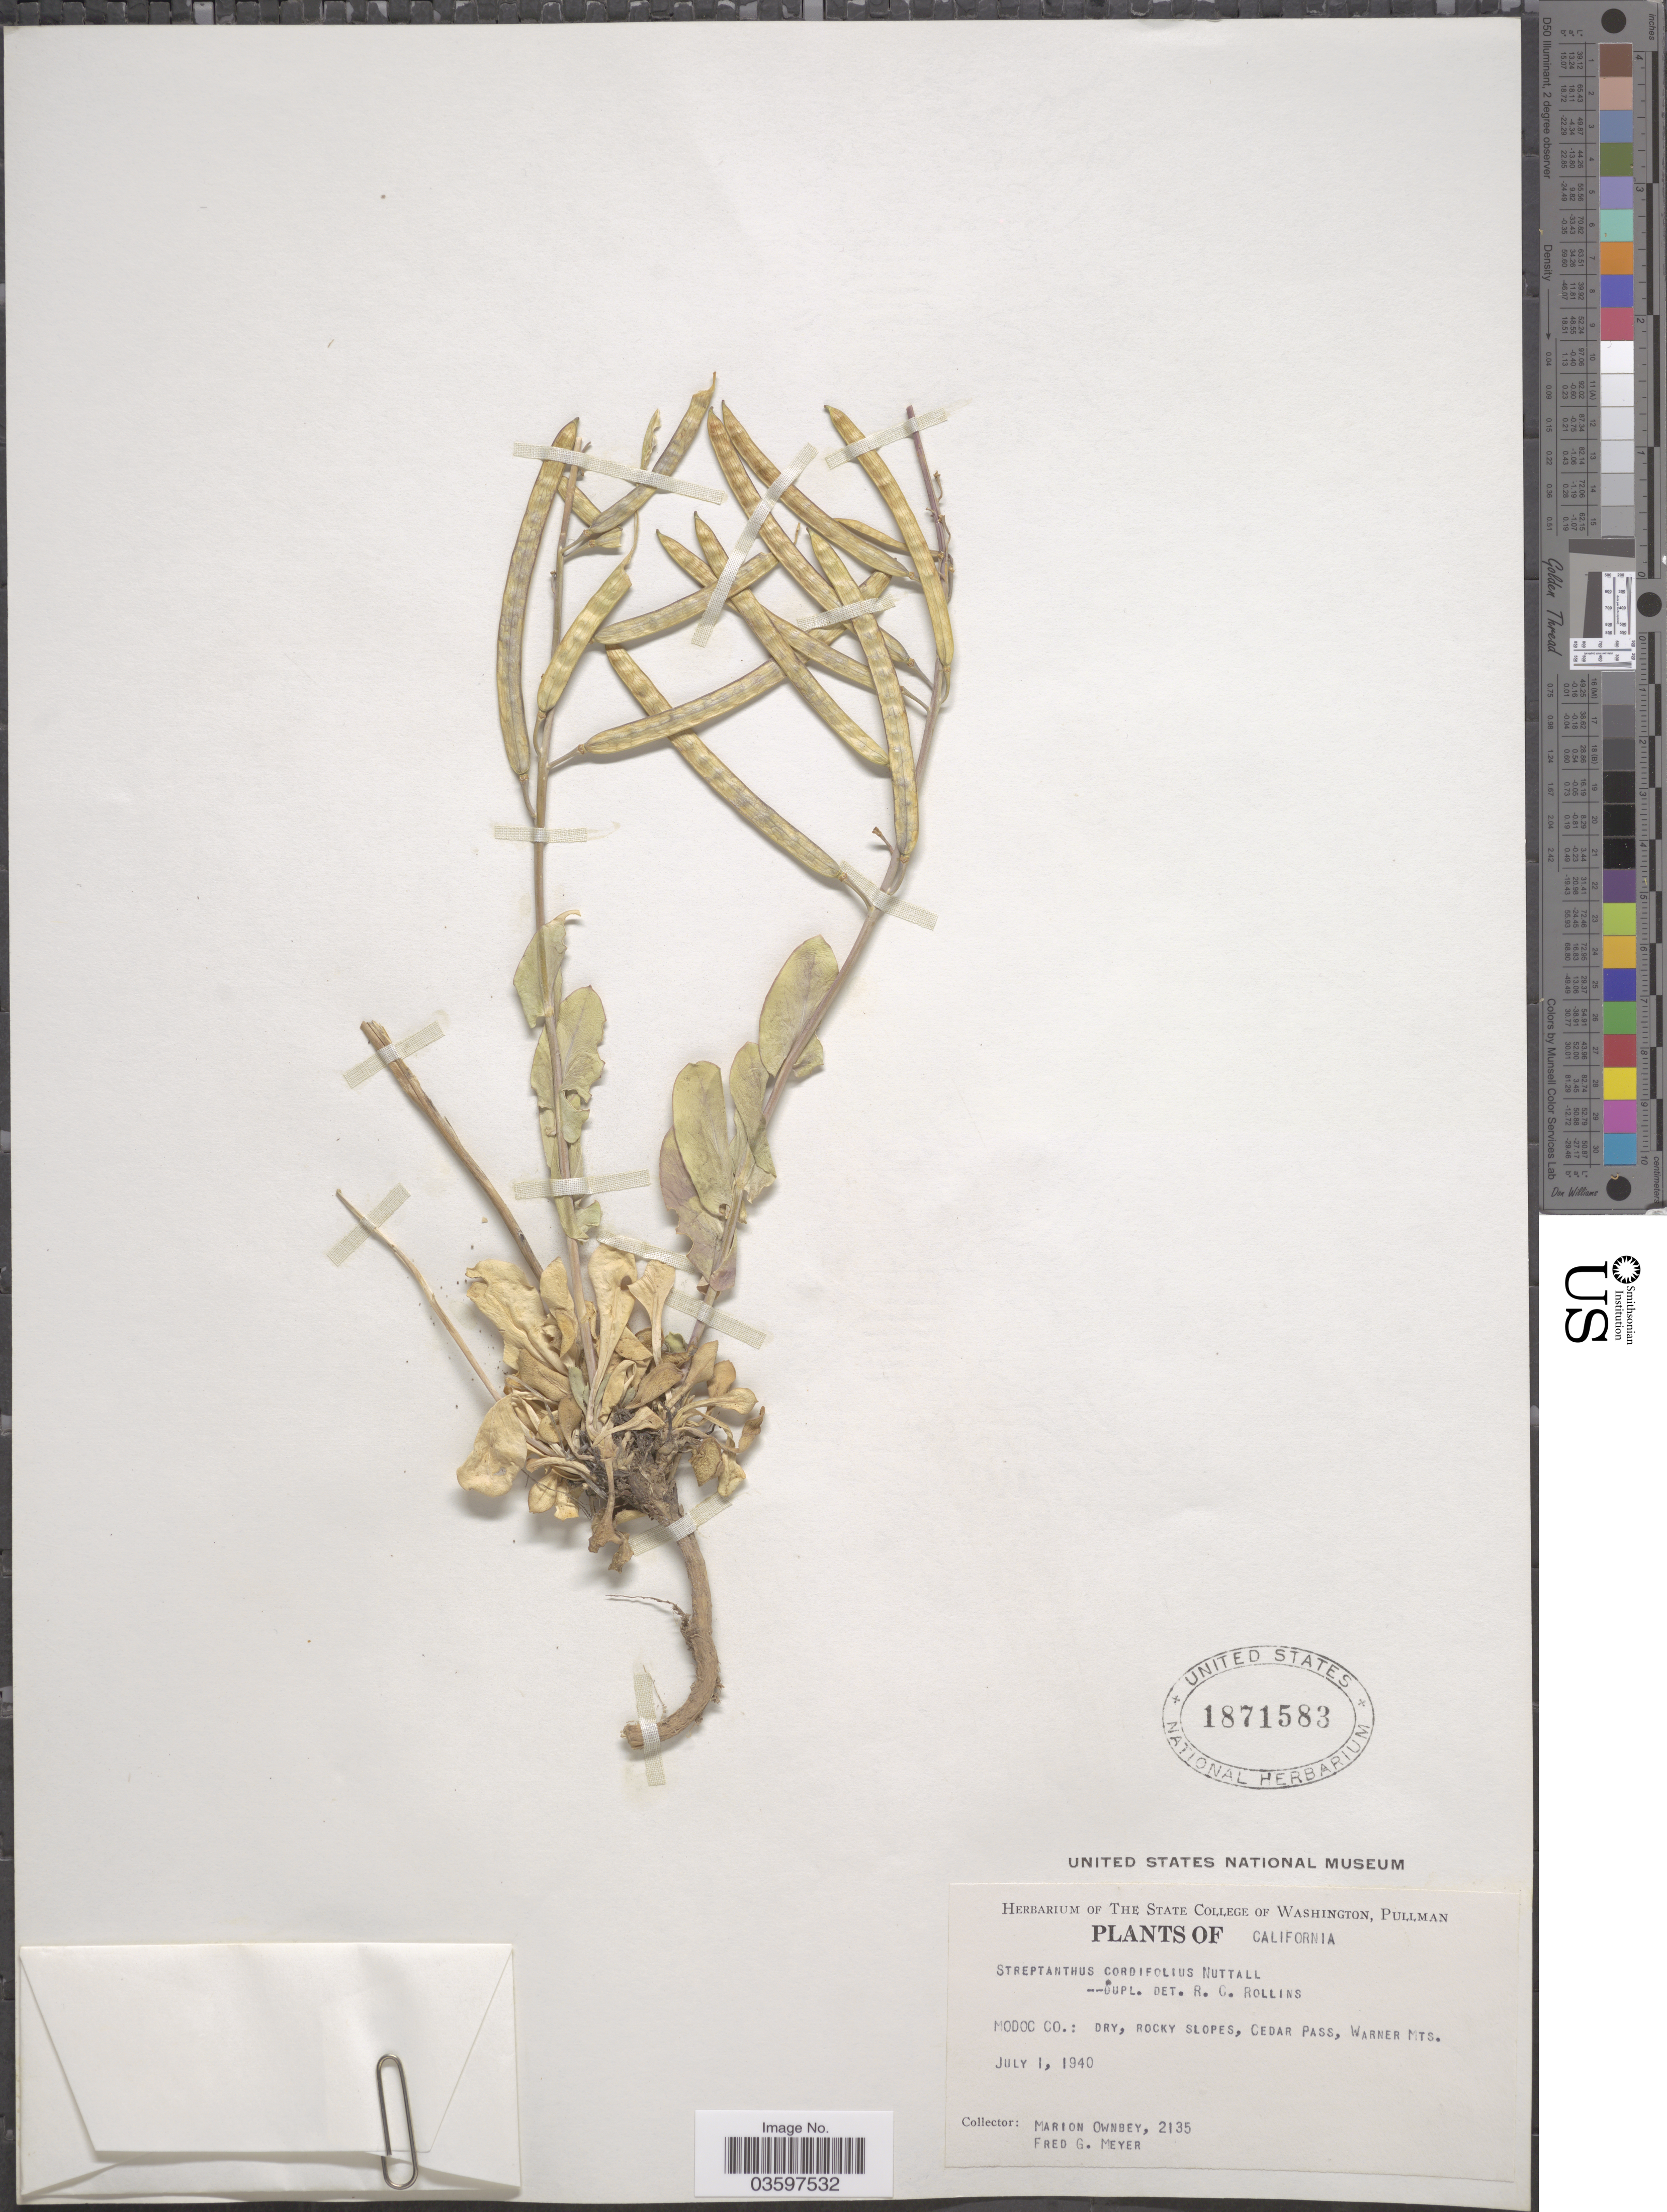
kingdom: Plantae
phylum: Tracheophyta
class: Magnoliopsida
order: Brassicales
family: Brassicaceae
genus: Streptanthus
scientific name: Streptanthus cordatus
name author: Nutt. ex Torr. & A. Gray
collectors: M. Ownbey & F. G. Meyer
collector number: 2135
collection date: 1940-07-01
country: United States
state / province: California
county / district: Modoc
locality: Modoc Co.: Dry, Rocky slopes, Cedar Pass, Warner Mts.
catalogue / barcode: US 1871583